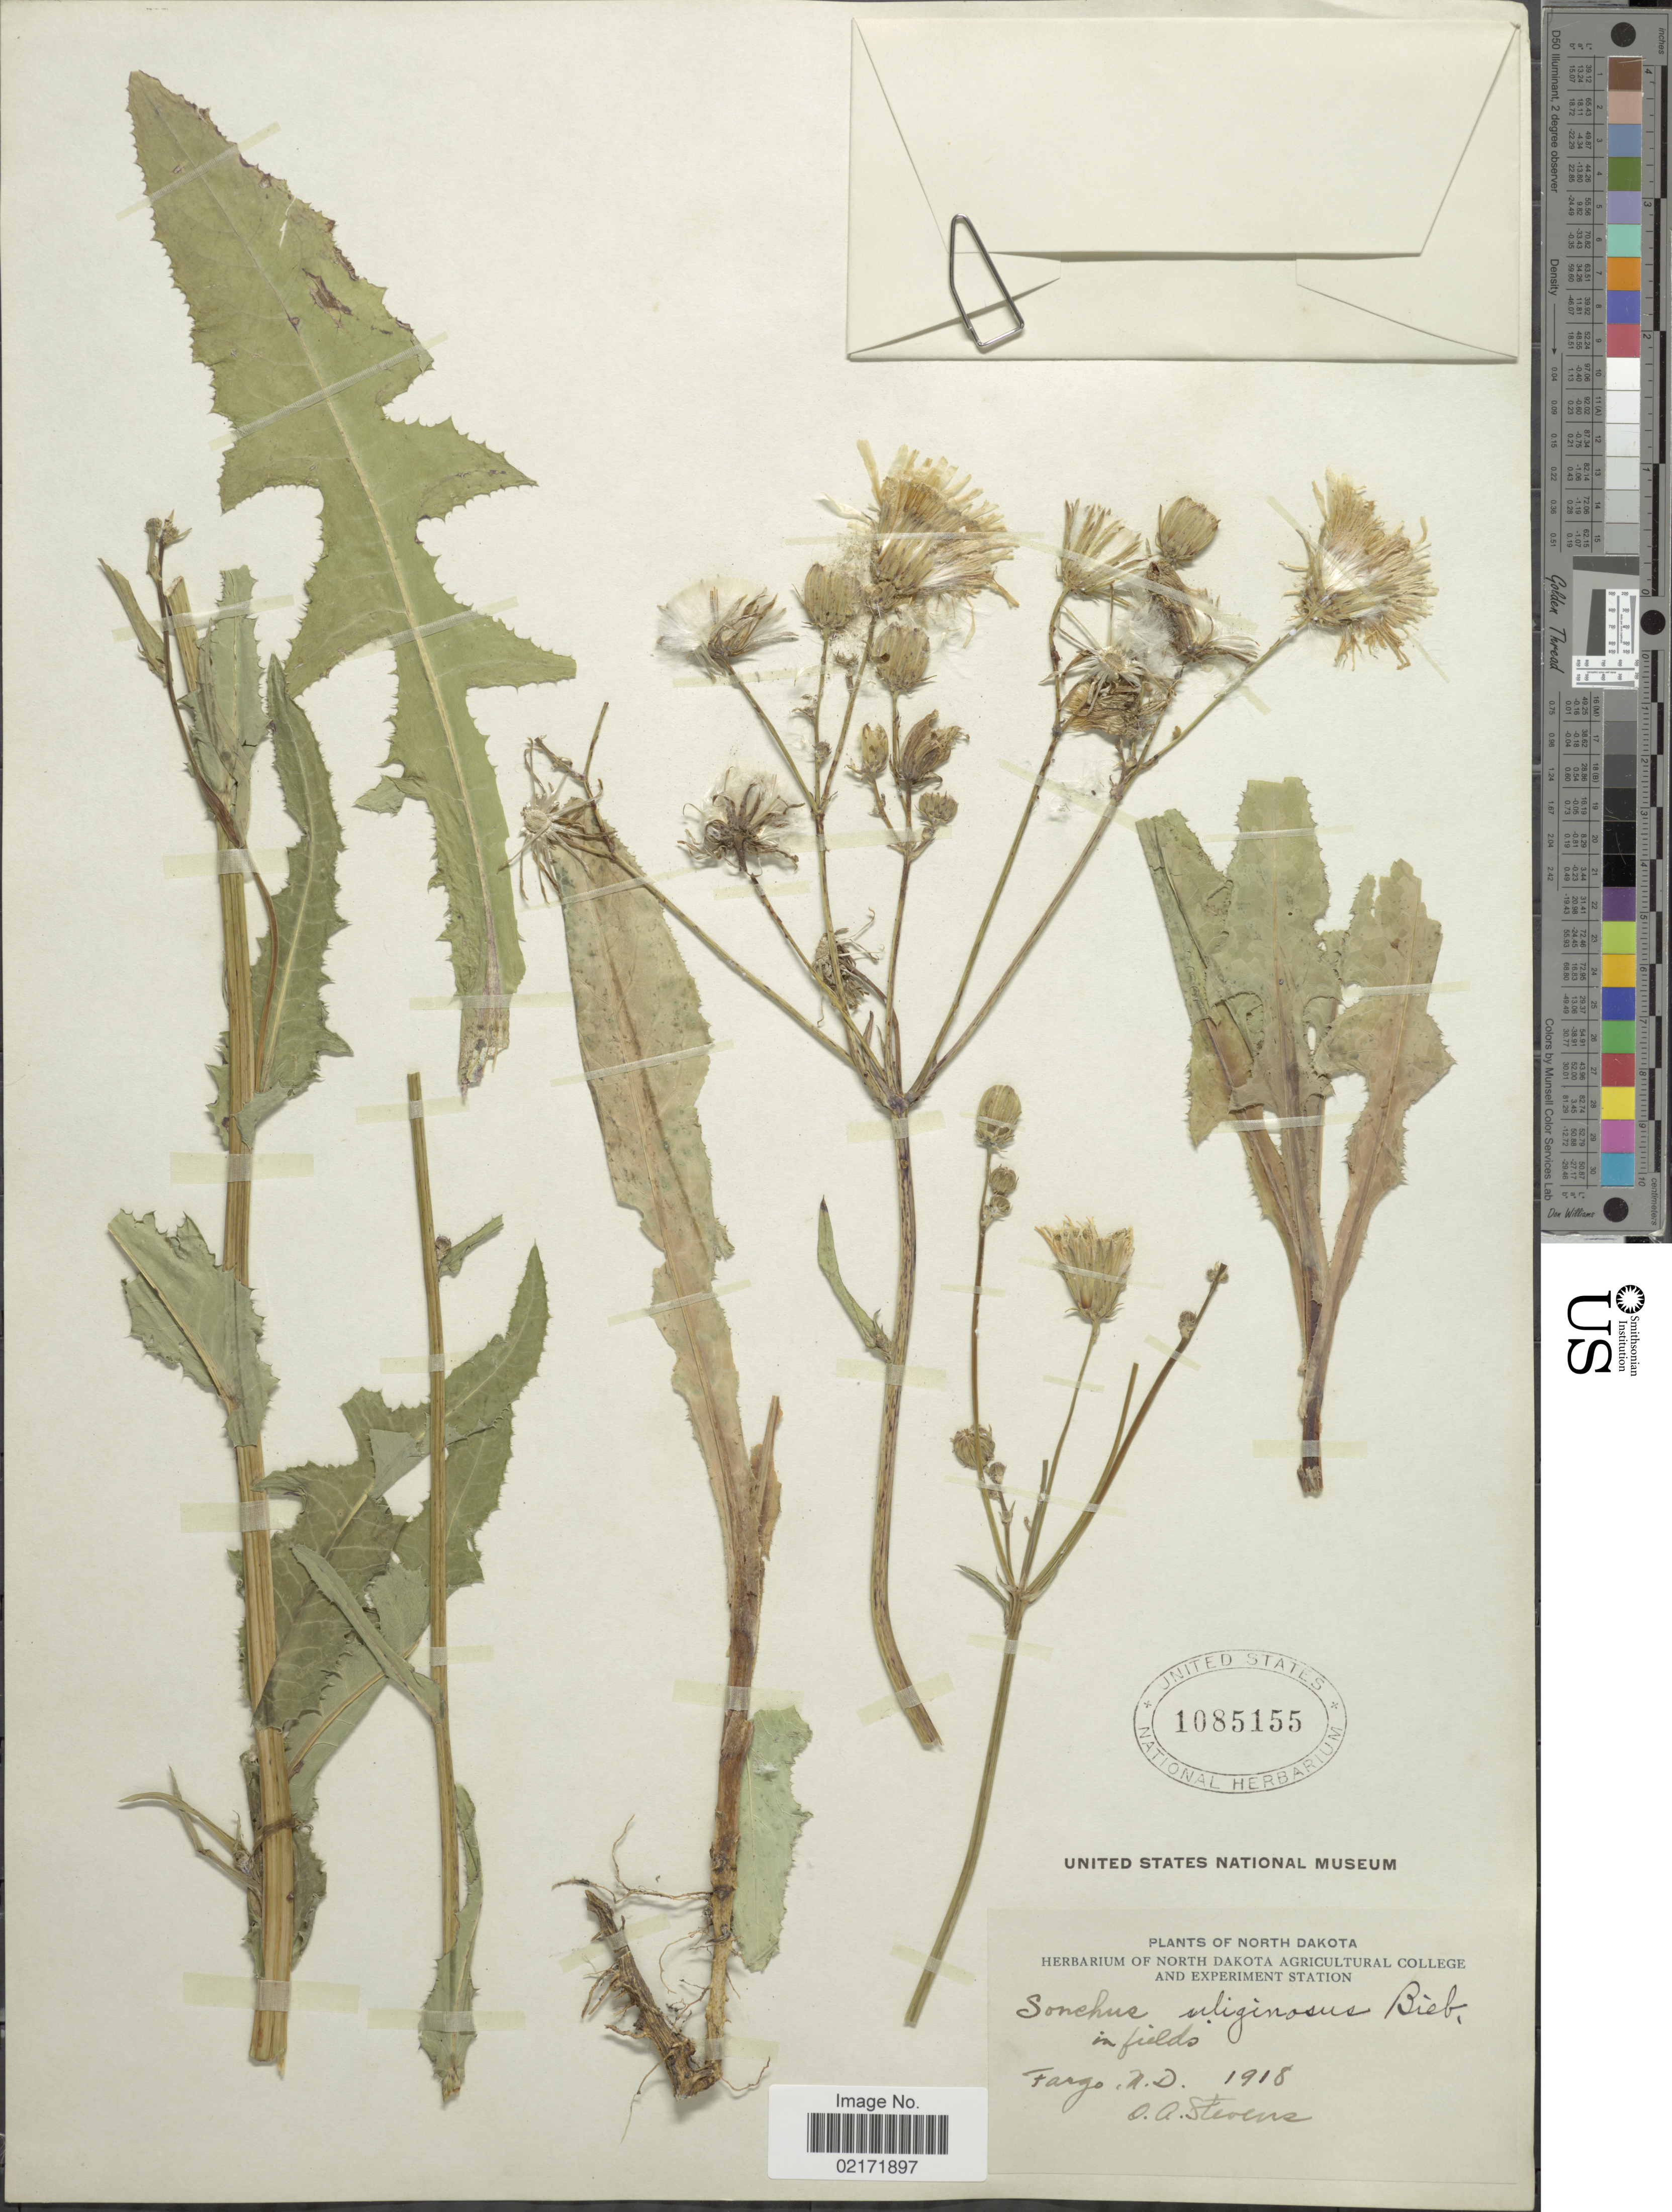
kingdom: Plantae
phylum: Tracheophyta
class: Magnoliopsida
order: Asterales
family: Asteraceae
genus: Sonchus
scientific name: Sonchus arvensis subsp. uliginosus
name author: (M. Bieb.) Nyman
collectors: O. A. Stevens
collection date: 1918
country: United States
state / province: North Dakota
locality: In fields, Fargo, N.D.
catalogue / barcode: US 1085155